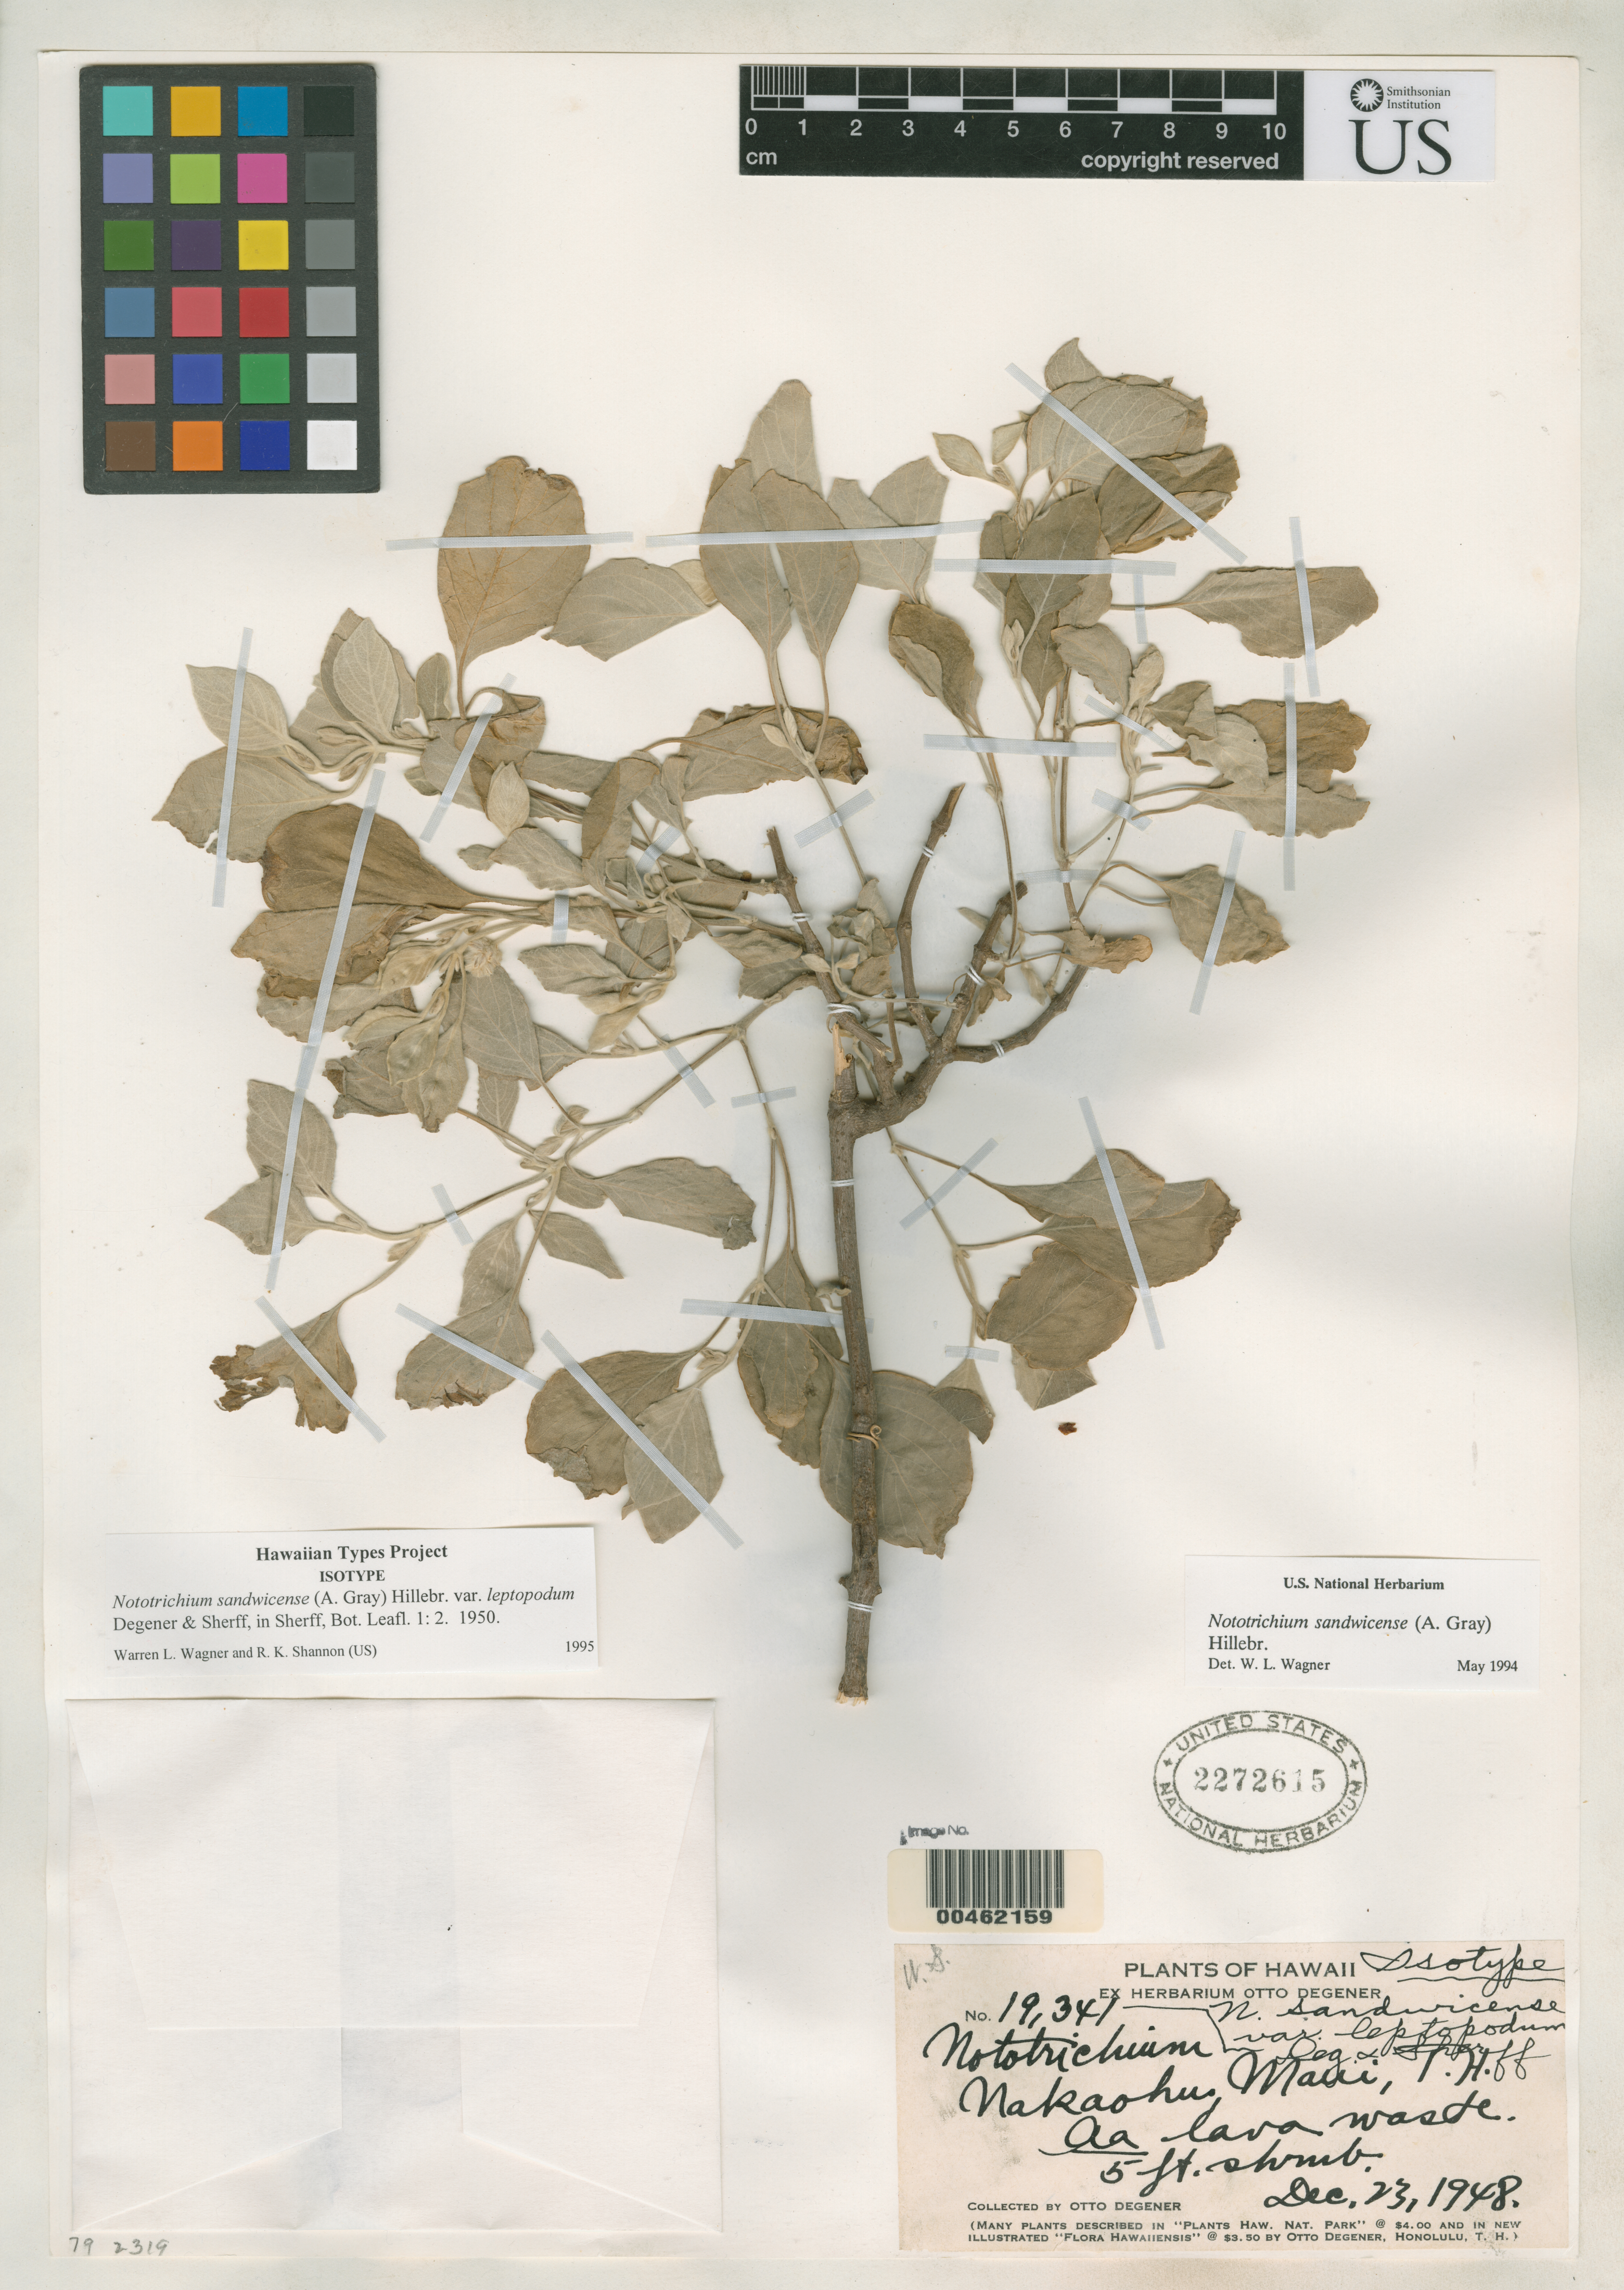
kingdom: Plantae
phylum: Tracheophyta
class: Magnoliopsida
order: Caryophyllales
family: Amaranthaceae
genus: Nototrichium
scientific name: Nototrichium sandwicense var. leptopodum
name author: O. Deg. & Sherff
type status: Isotype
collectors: O. Degener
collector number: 19341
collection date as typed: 23 Dec 1948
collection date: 1948-12-23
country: United States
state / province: Hawaii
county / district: Maui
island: Maui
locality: Nakaohu.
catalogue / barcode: US 2272615